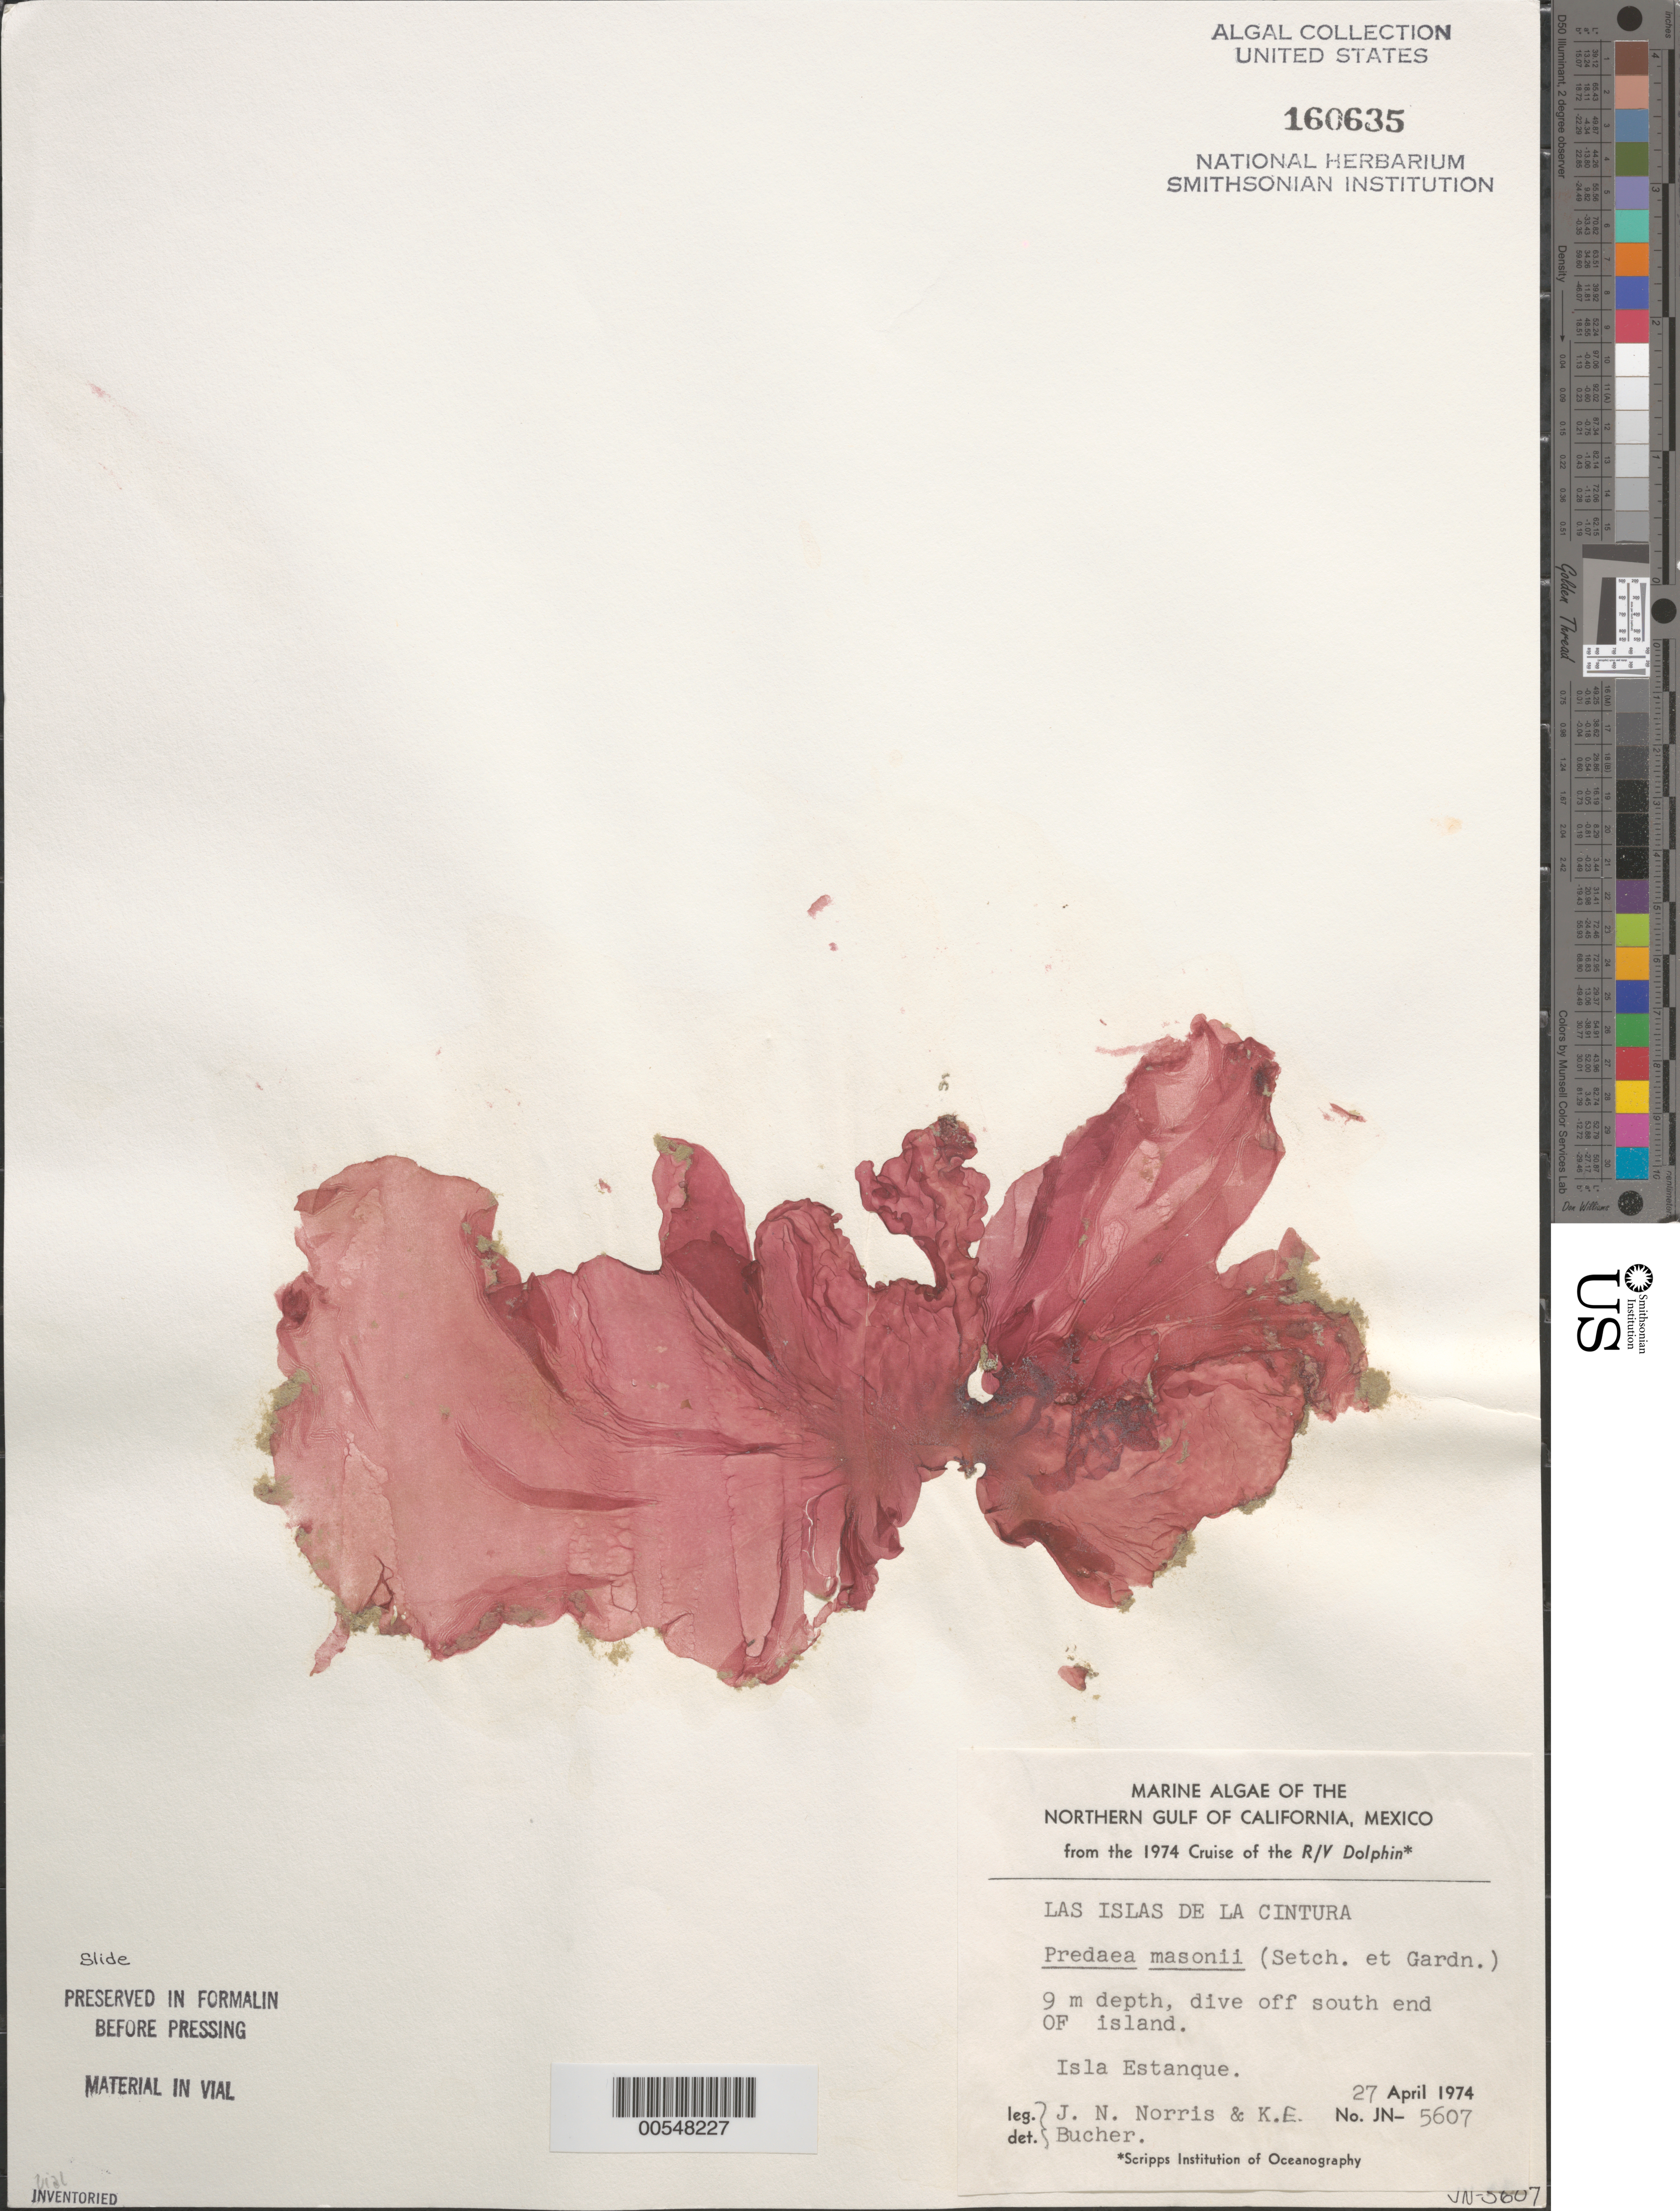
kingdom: Plantae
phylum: Rhodophyta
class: Florideophyceae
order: Nemastomatales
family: Nemastomataceae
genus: Predaea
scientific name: Predaea masonii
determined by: Norris, J. N.; Bucher, K. E.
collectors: J. N. Norris & K. E. Bucher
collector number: JN-5607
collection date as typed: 27 Apr 1974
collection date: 1974-04-27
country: Mexico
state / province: Baja California Norte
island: Isla Estanque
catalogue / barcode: US 160635